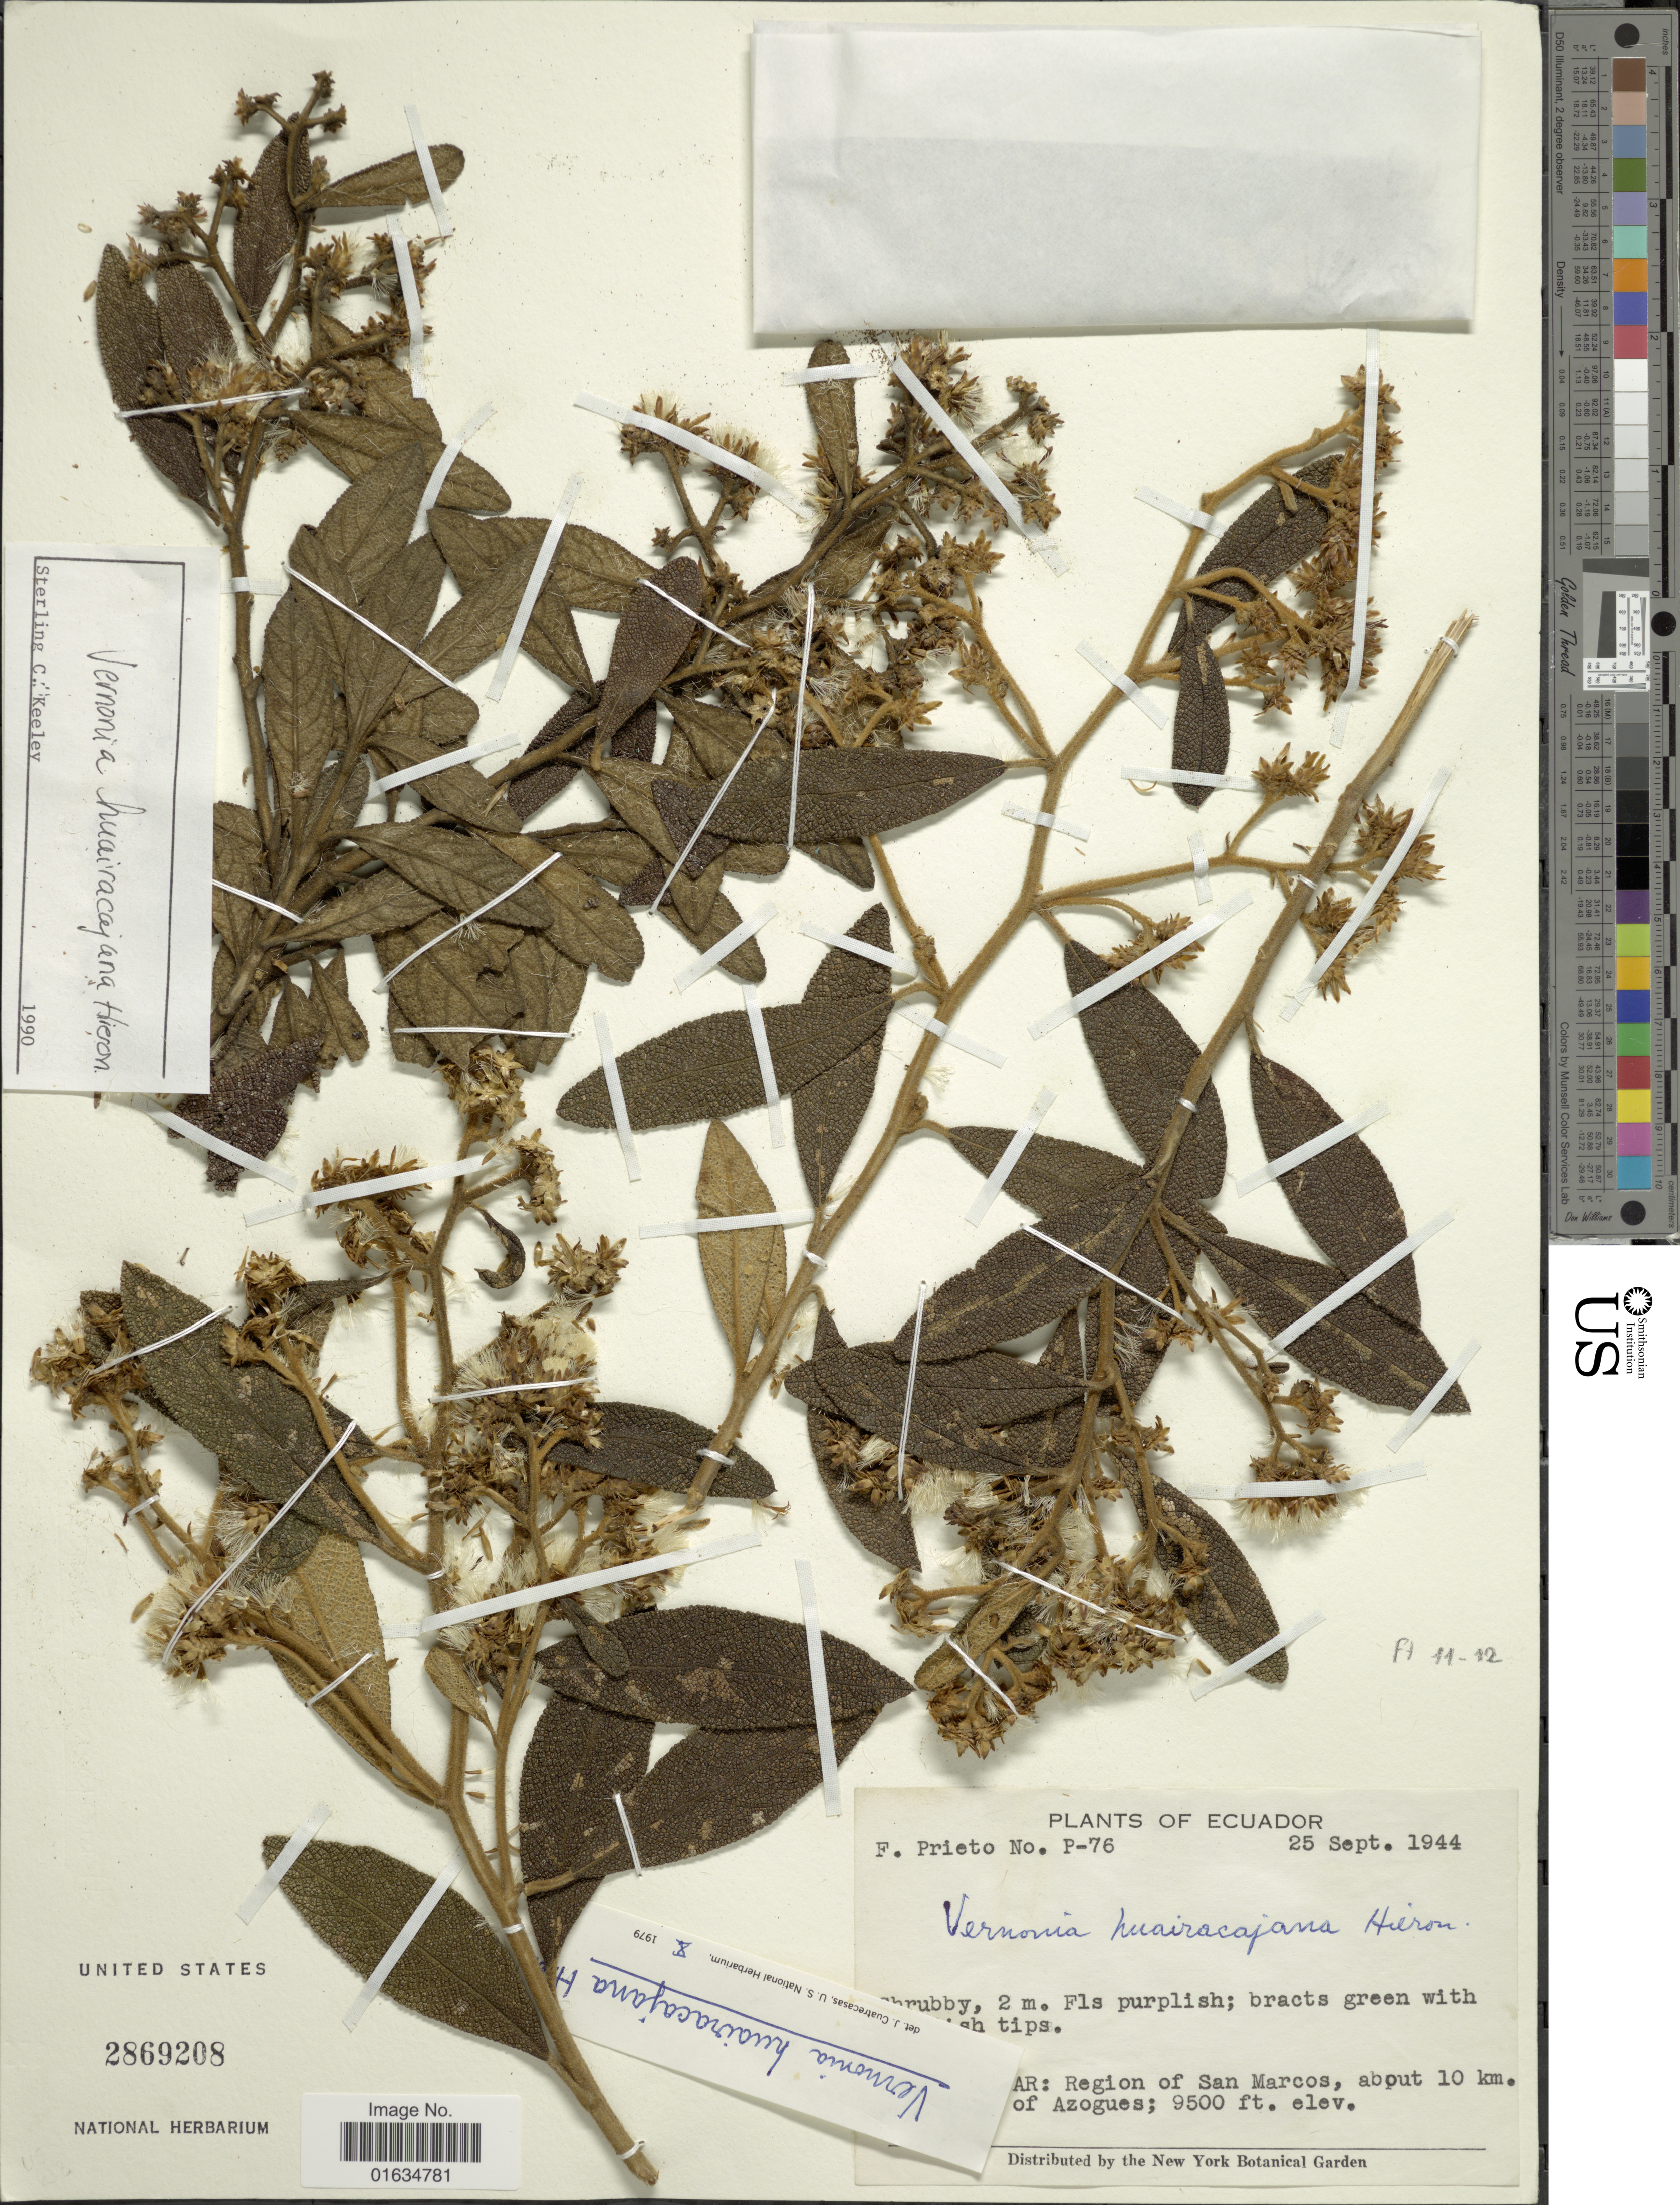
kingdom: Plantae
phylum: Tracheophyta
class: Magnoliopsida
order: Asterales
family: Asteraceae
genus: Critoniopsis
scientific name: Critoniopsis huairacajana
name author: (Hieron.) H. Rob.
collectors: F. Prieto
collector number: P-76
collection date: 1944-09-25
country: Ecuador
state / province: Cañar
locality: Region of San Marcos, about 10 km.... [unsure placement] of Azogues.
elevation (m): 2896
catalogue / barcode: US 2869208